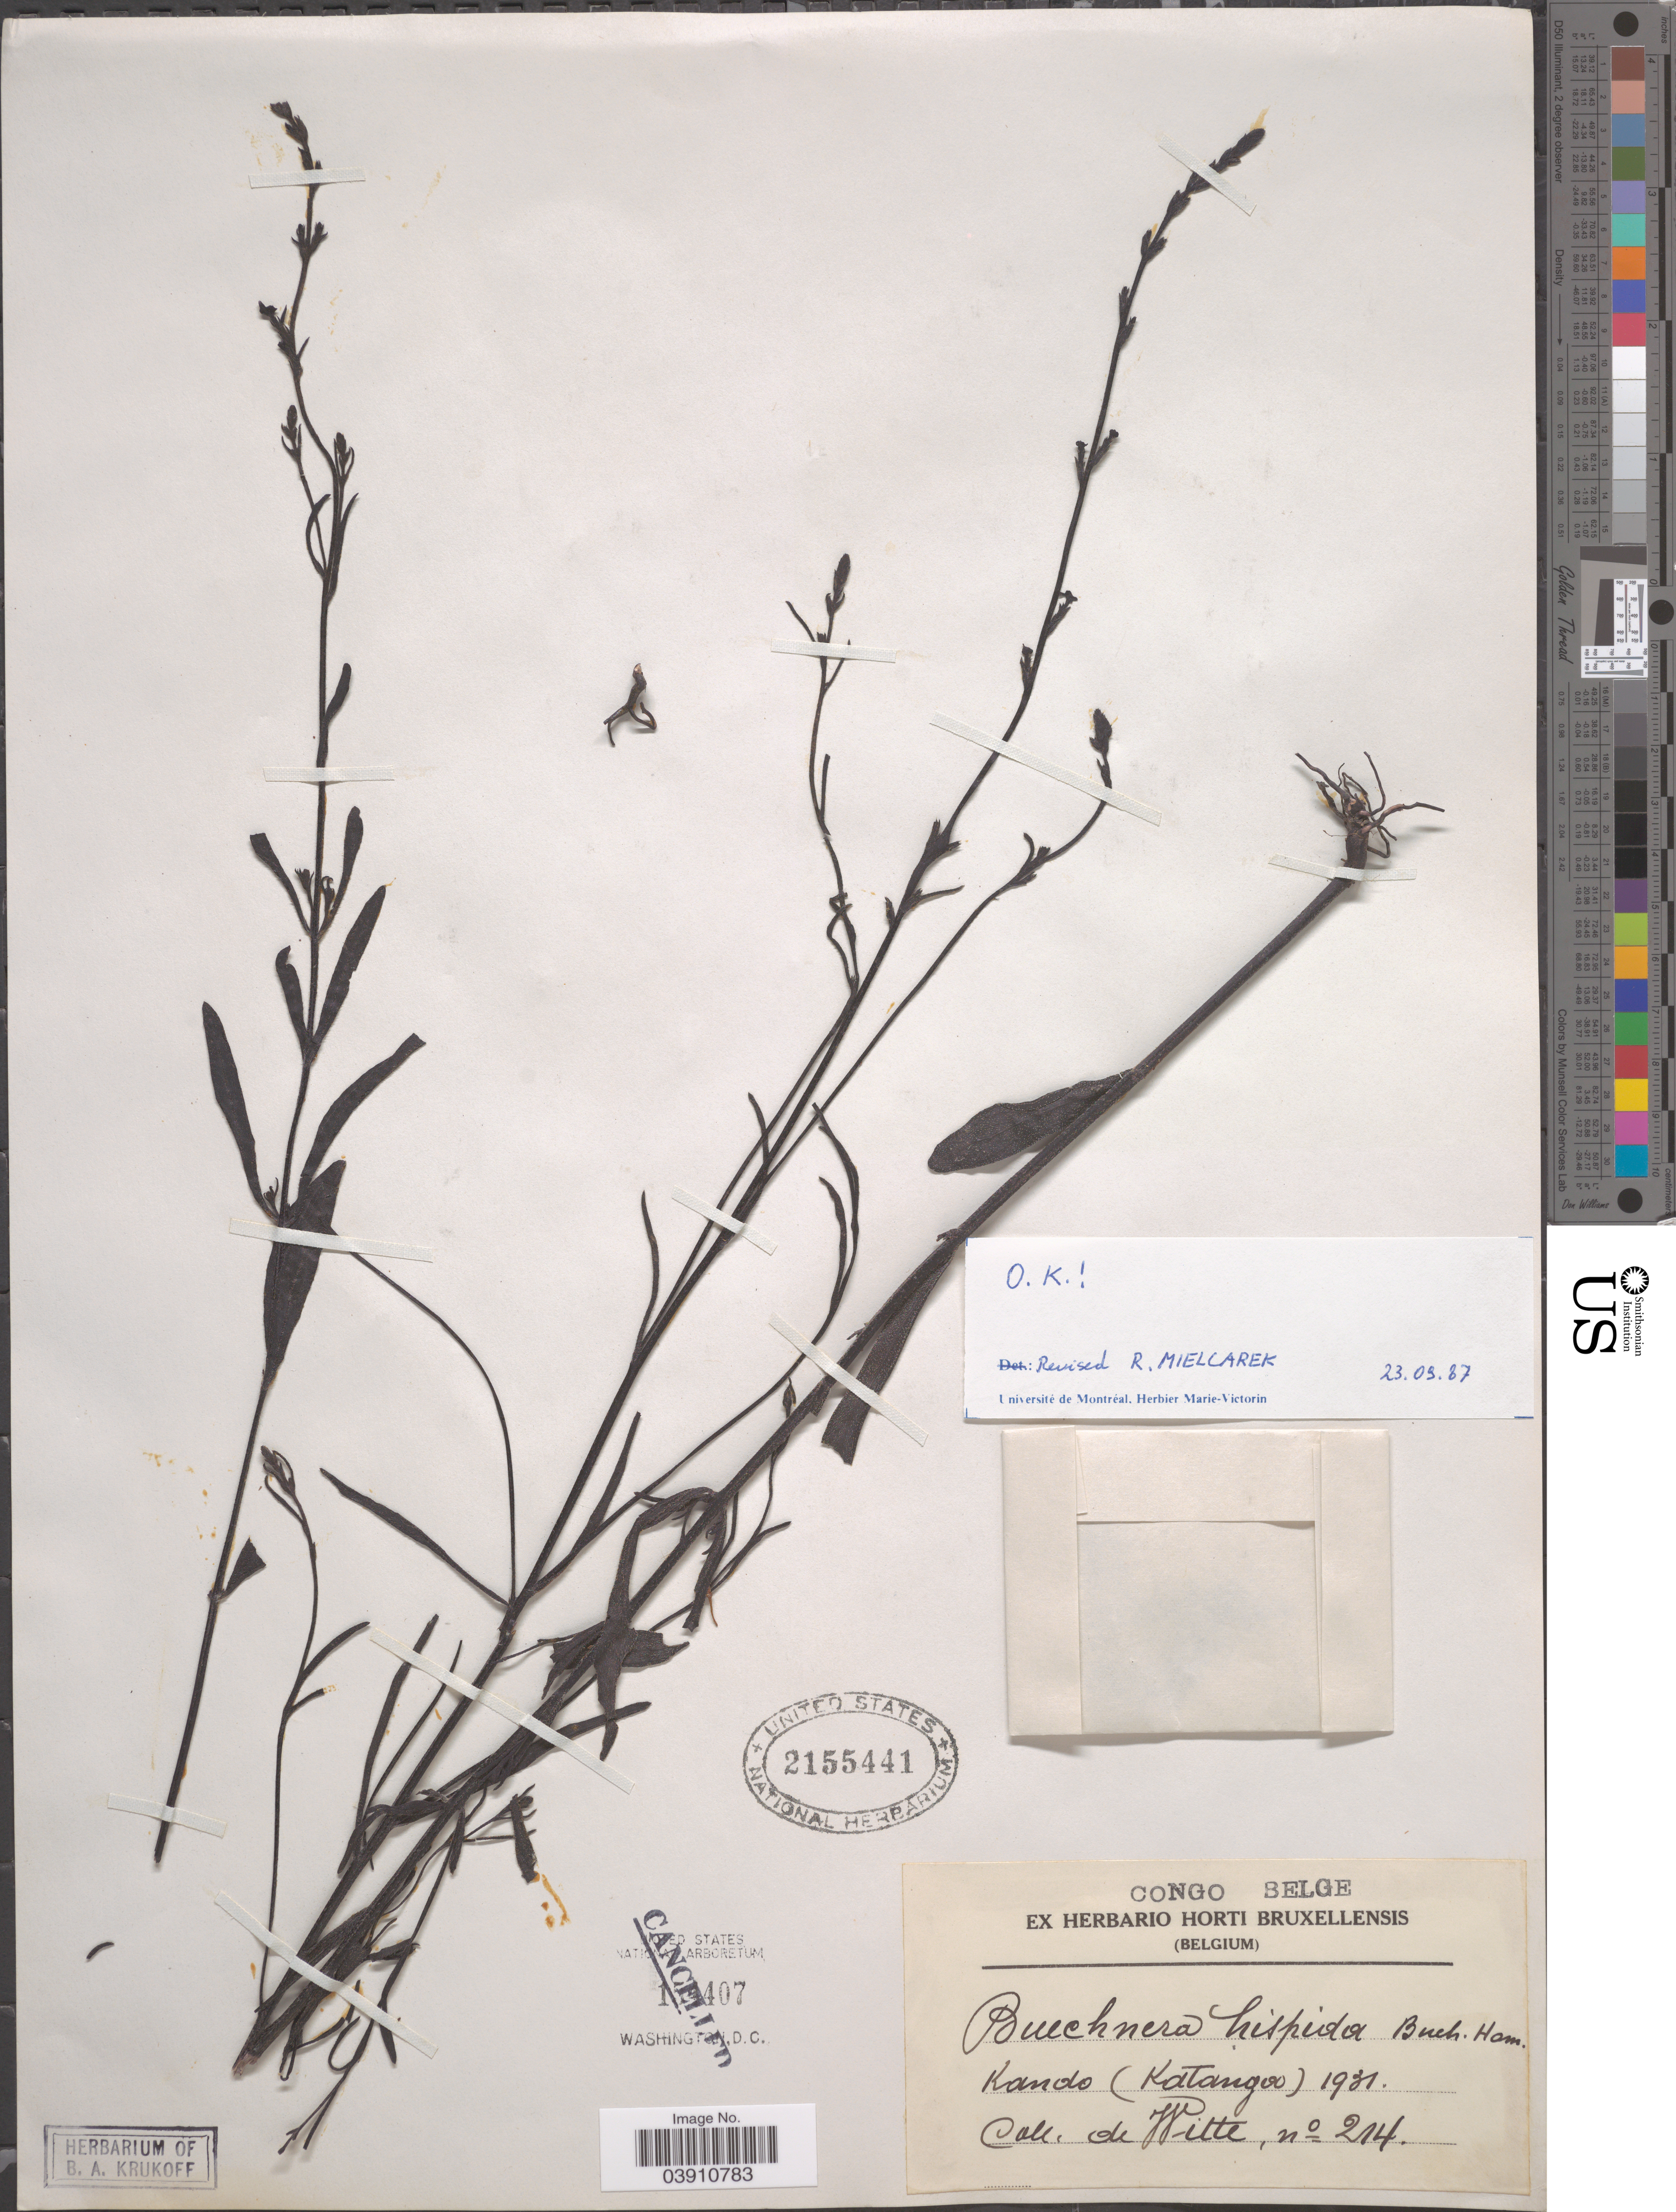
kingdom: Plantae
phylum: Tracheophyta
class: Magnoliopsida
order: Lamiales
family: Orobanchaceae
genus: Buchnera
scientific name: Buchnera hispida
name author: Buch.-Ham. ex D. Don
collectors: -. de Witte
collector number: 214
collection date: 1931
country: Congo, Democratic Republic of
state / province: Lualaba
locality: Congo Belge. Kando (Katanga).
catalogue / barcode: US 2155441